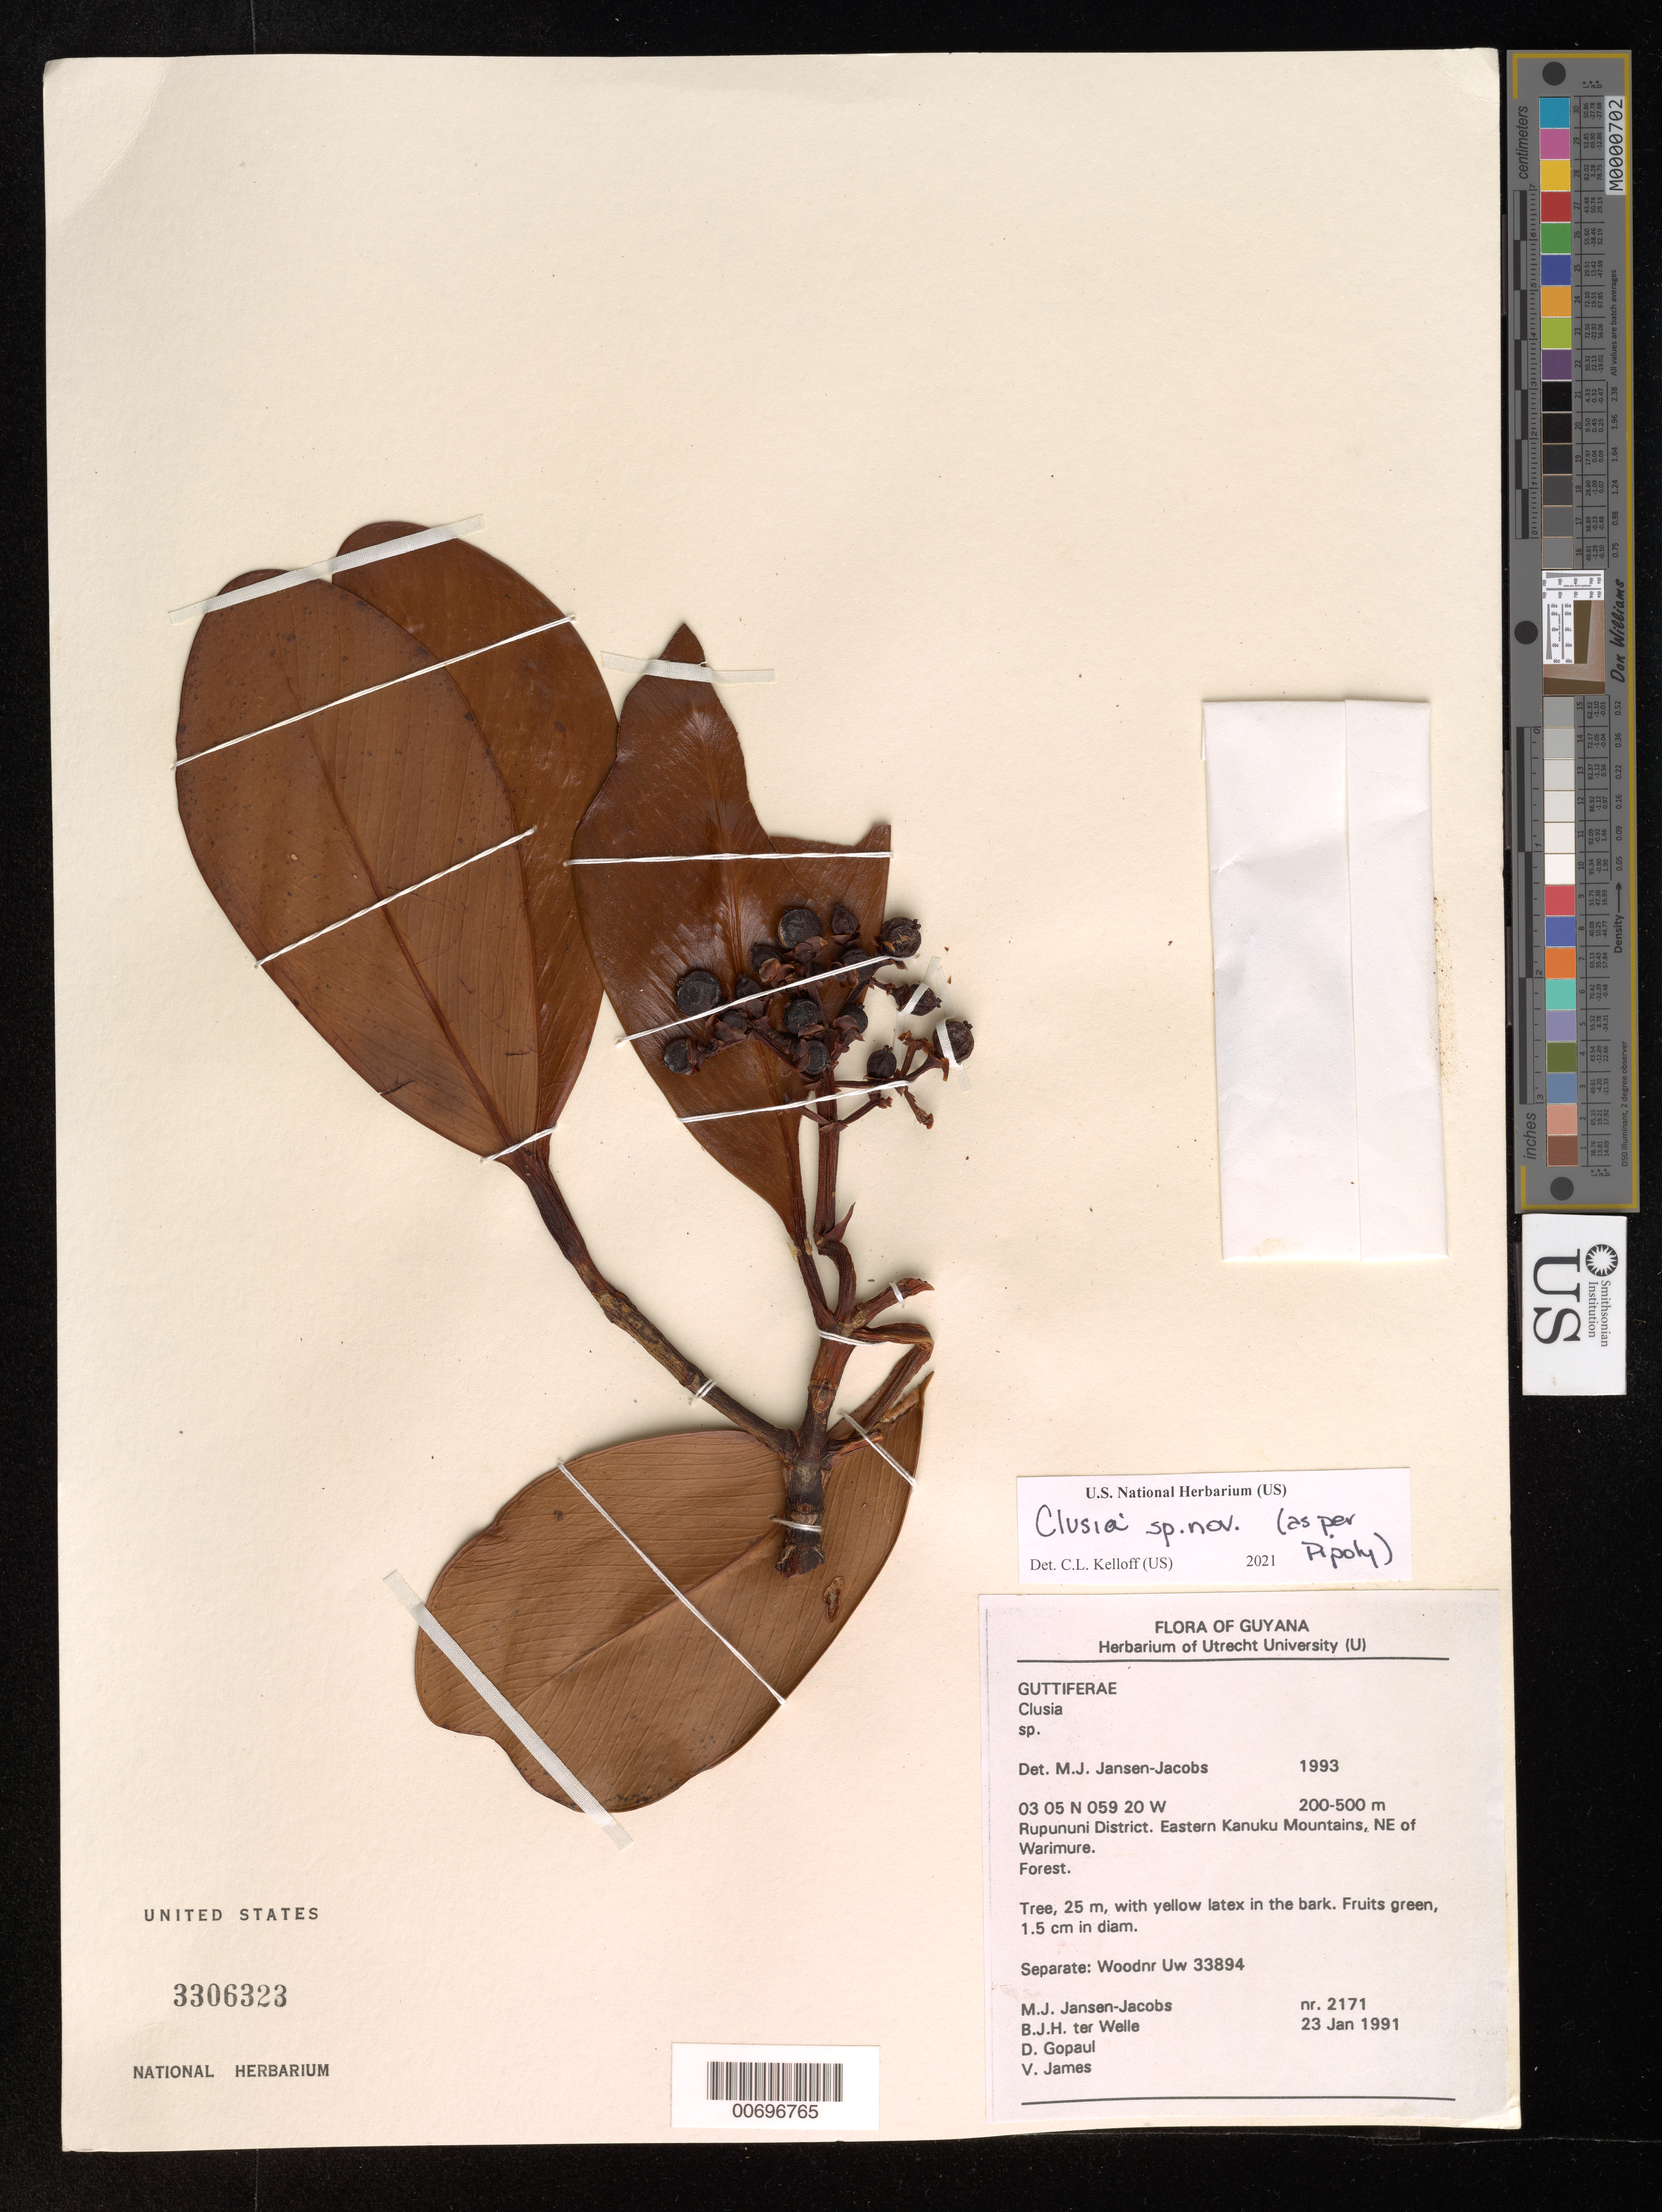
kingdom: Plantae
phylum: Tracheophyta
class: Magnoliopsida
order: Malpighiales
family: Clusiaceae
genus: Clusia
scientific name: Clusia sp. nov.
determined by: Pipoly, J. J., III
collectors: M. J. Jansen-Jacobs, B. Welle, D. Gopaul & V. James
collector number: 2171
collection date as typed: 23-Jan-91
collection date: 1991-01-23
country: Guyana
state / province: U. Takutu-U. Essequibo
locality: Warimure, NE of, eastern Kanuku Mts., Rupununi District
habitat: Forest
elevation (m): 200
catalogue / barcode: US 3306323